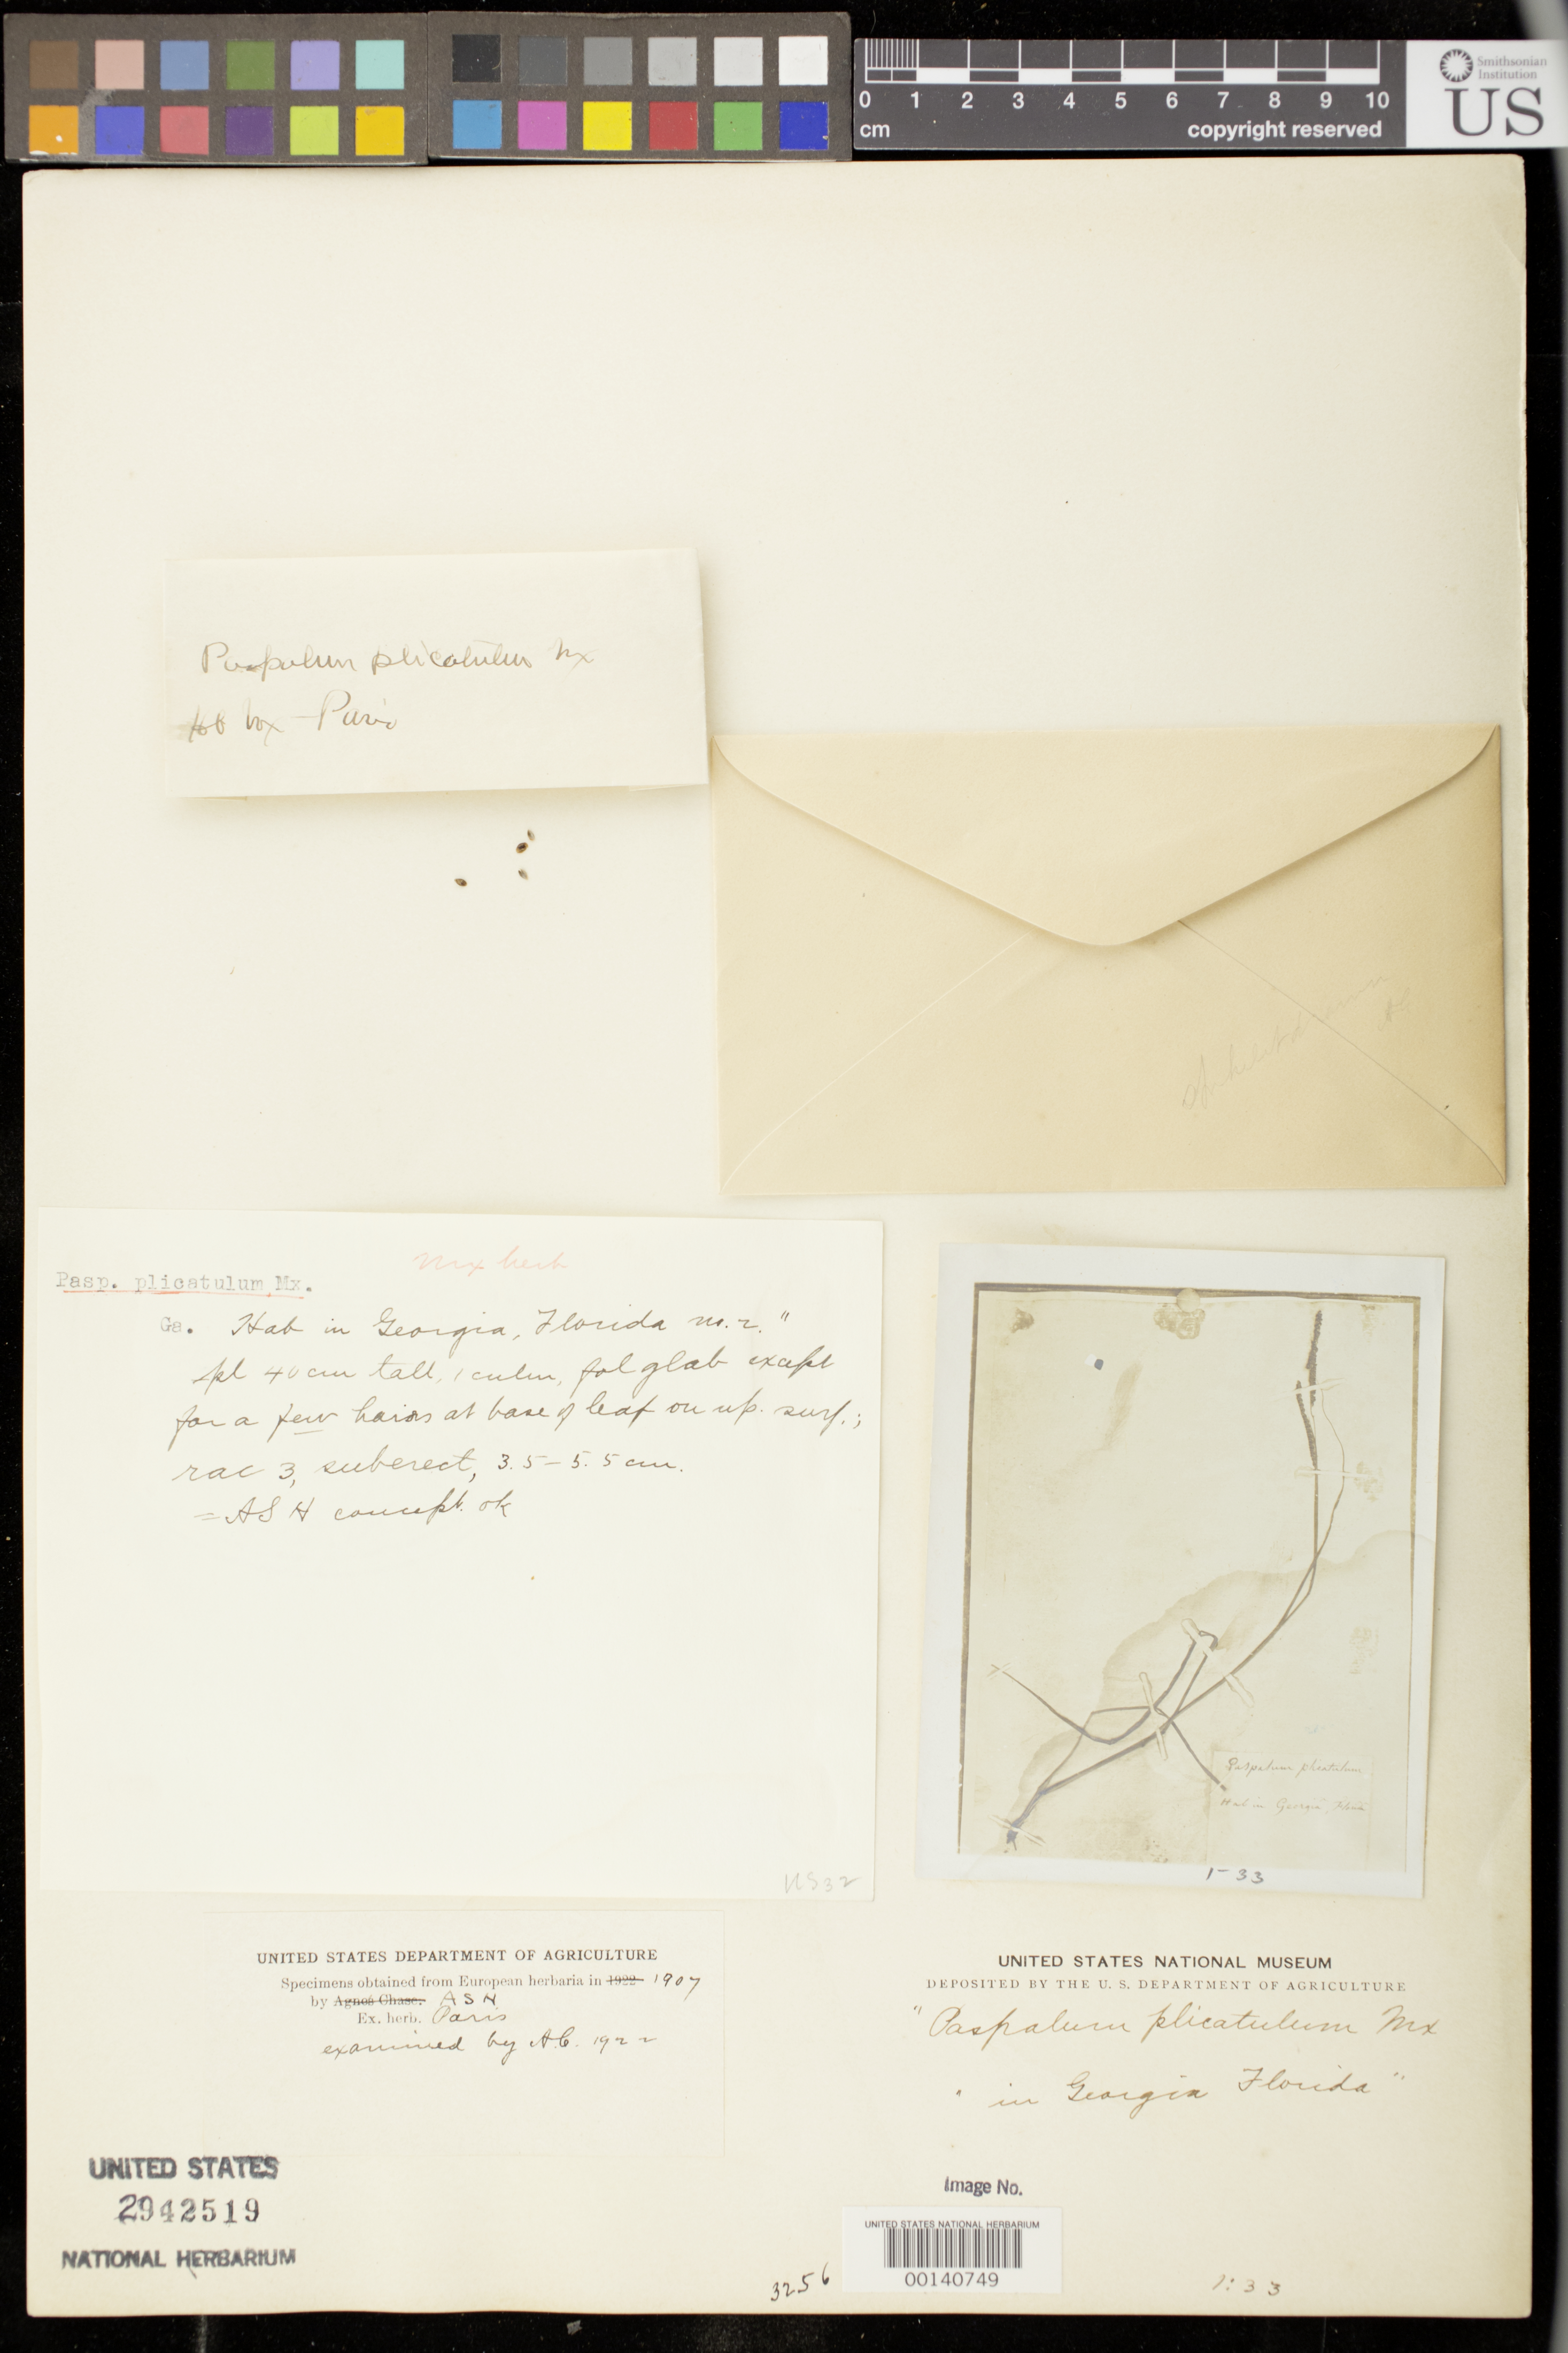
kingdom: Plantae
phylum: Tracheophyta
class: Liliopsida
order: Poales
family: Poaceae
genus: Paspalum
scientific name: Paspalum plicatulum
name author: Michx.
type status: Isosyntype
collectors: A. Michaux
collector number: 2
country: United States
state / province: Florida / Georgia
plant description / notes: Photograph and fragmentary material of type specimen ex herb. Paris. Protologue, "Hab. in Georgia et Florida"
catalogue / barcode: US 2942519